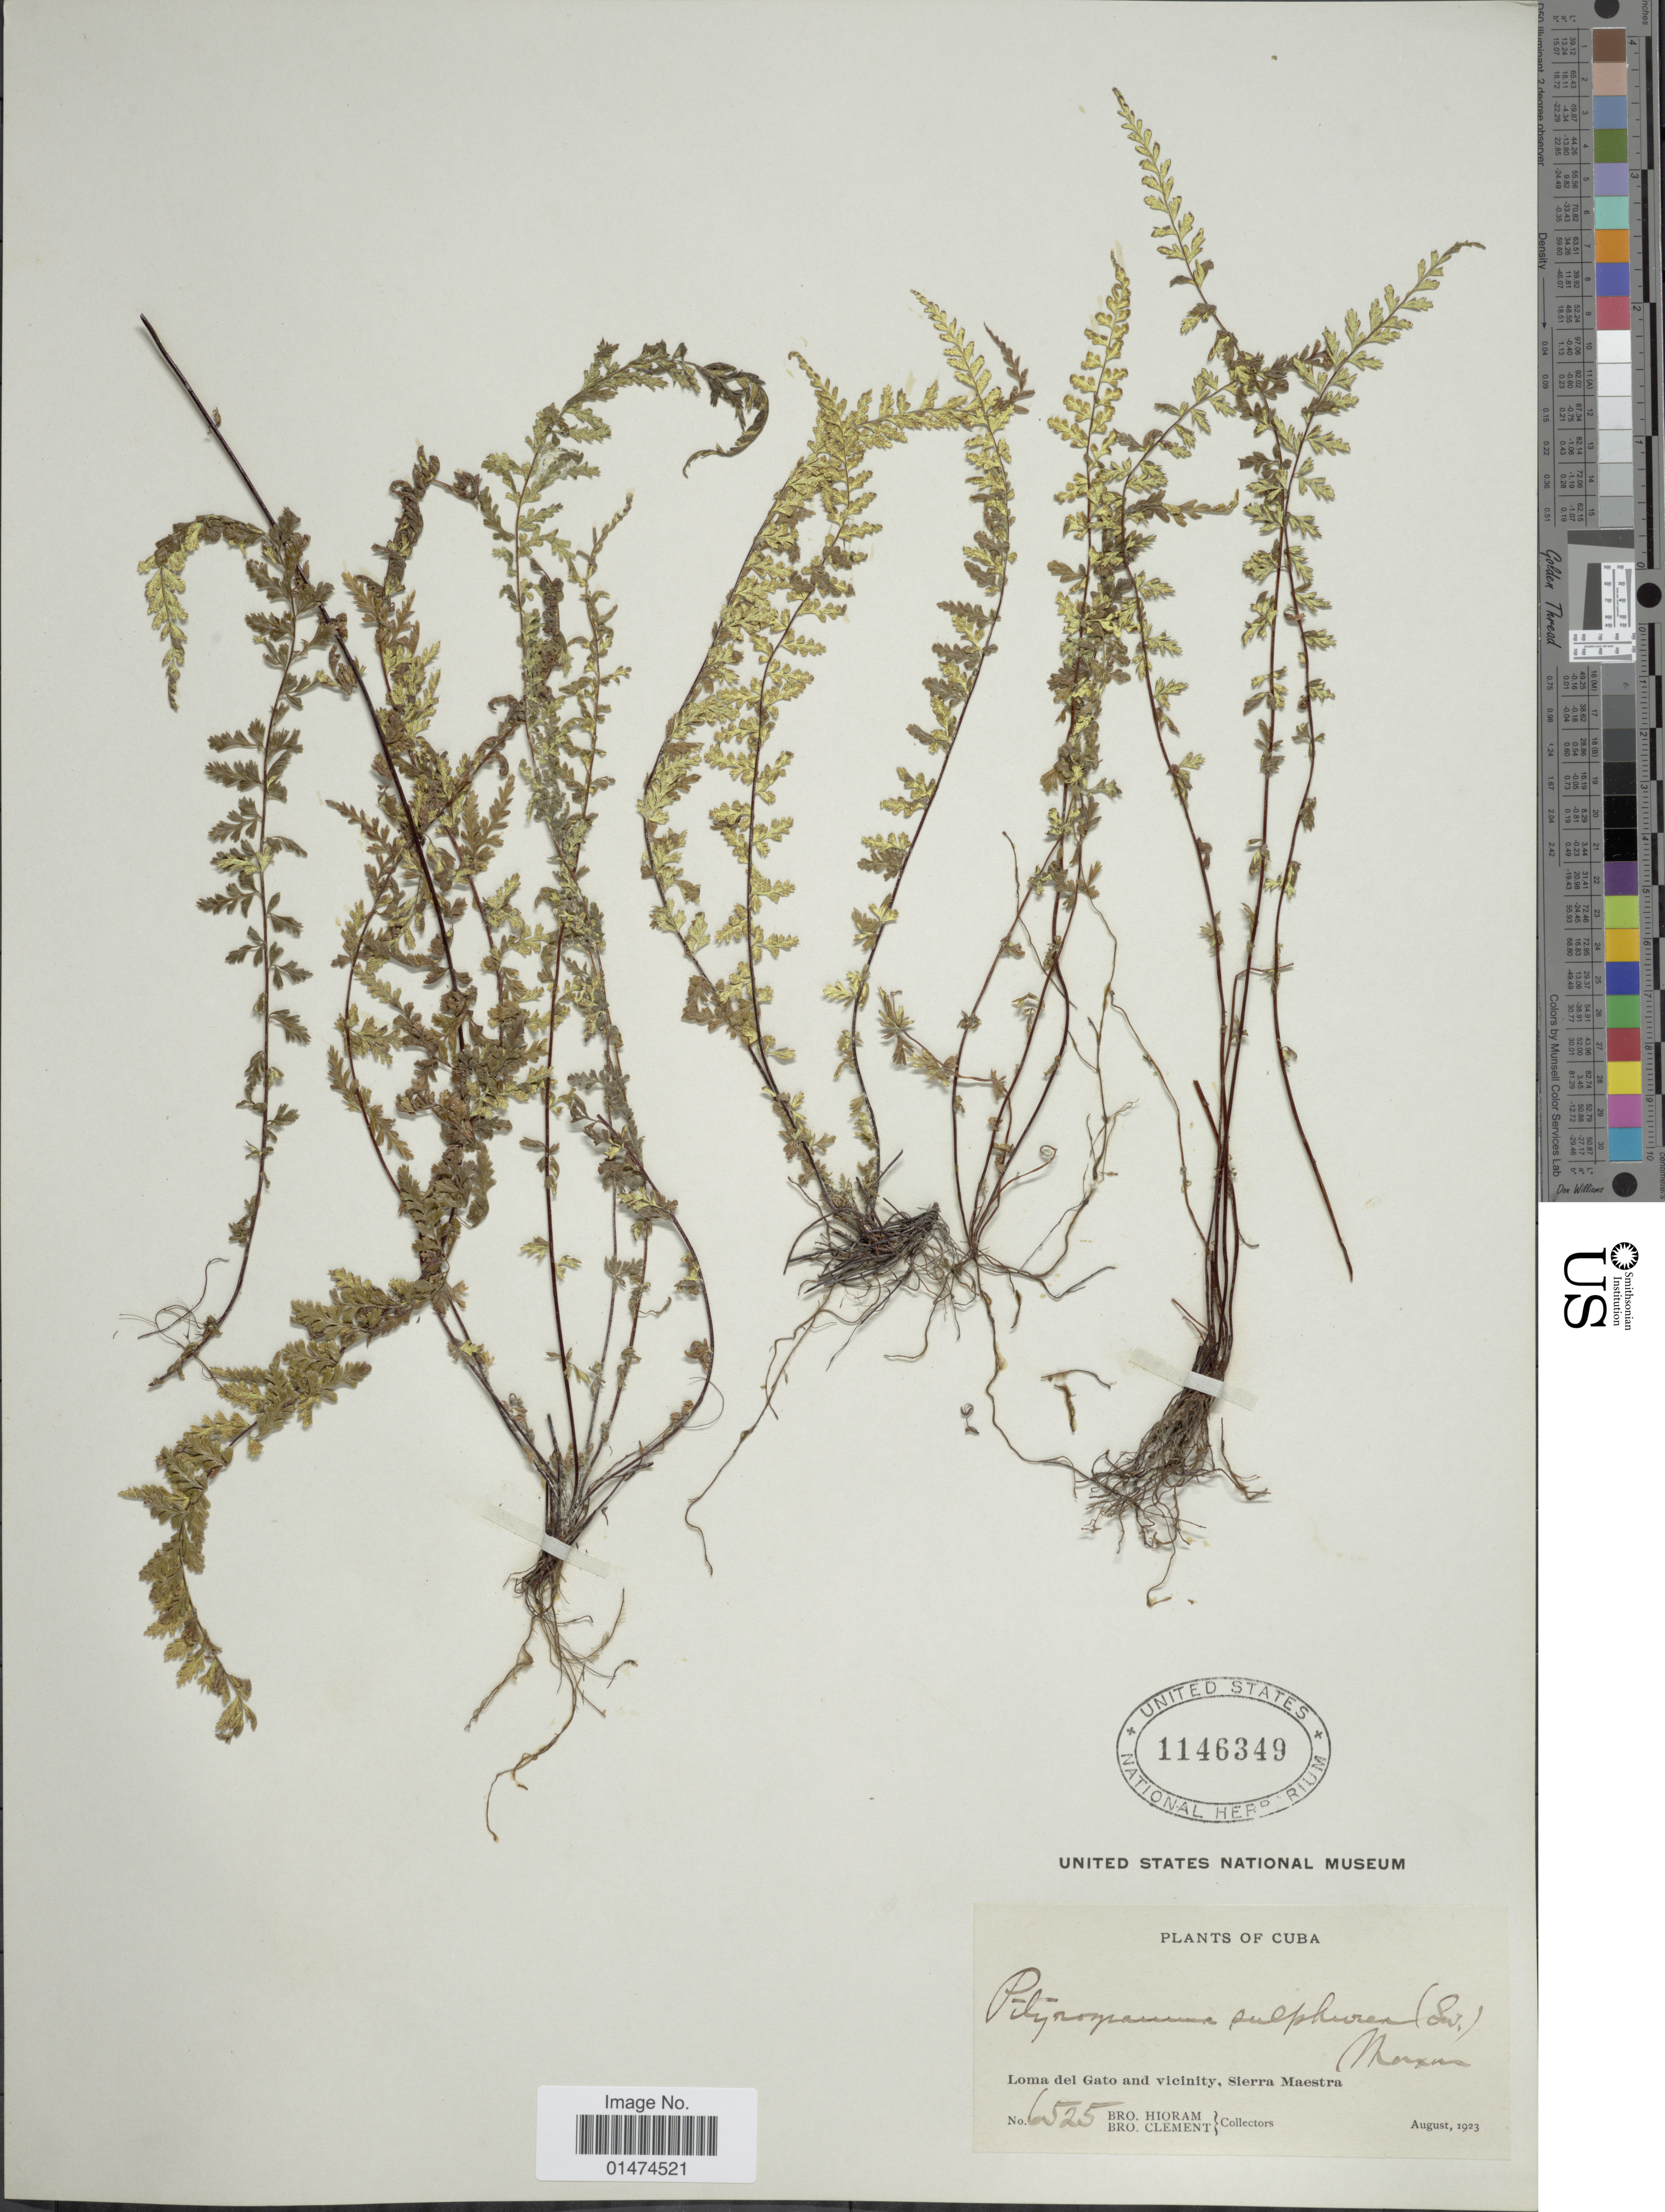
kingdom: Plantae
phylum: Tracheophyta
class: Polypodiopsida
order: Polypodiales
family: Pteridaceae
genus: Pityrogramma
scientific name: Pityrogramma sulphurea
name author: (Sw.) Maxon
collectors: Bro. Hioram & B. Clement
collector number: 6525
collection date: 1923-08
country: Cuba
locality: Loma del gato and vicinity, Sierra Maestra.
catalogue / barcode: US 1146349